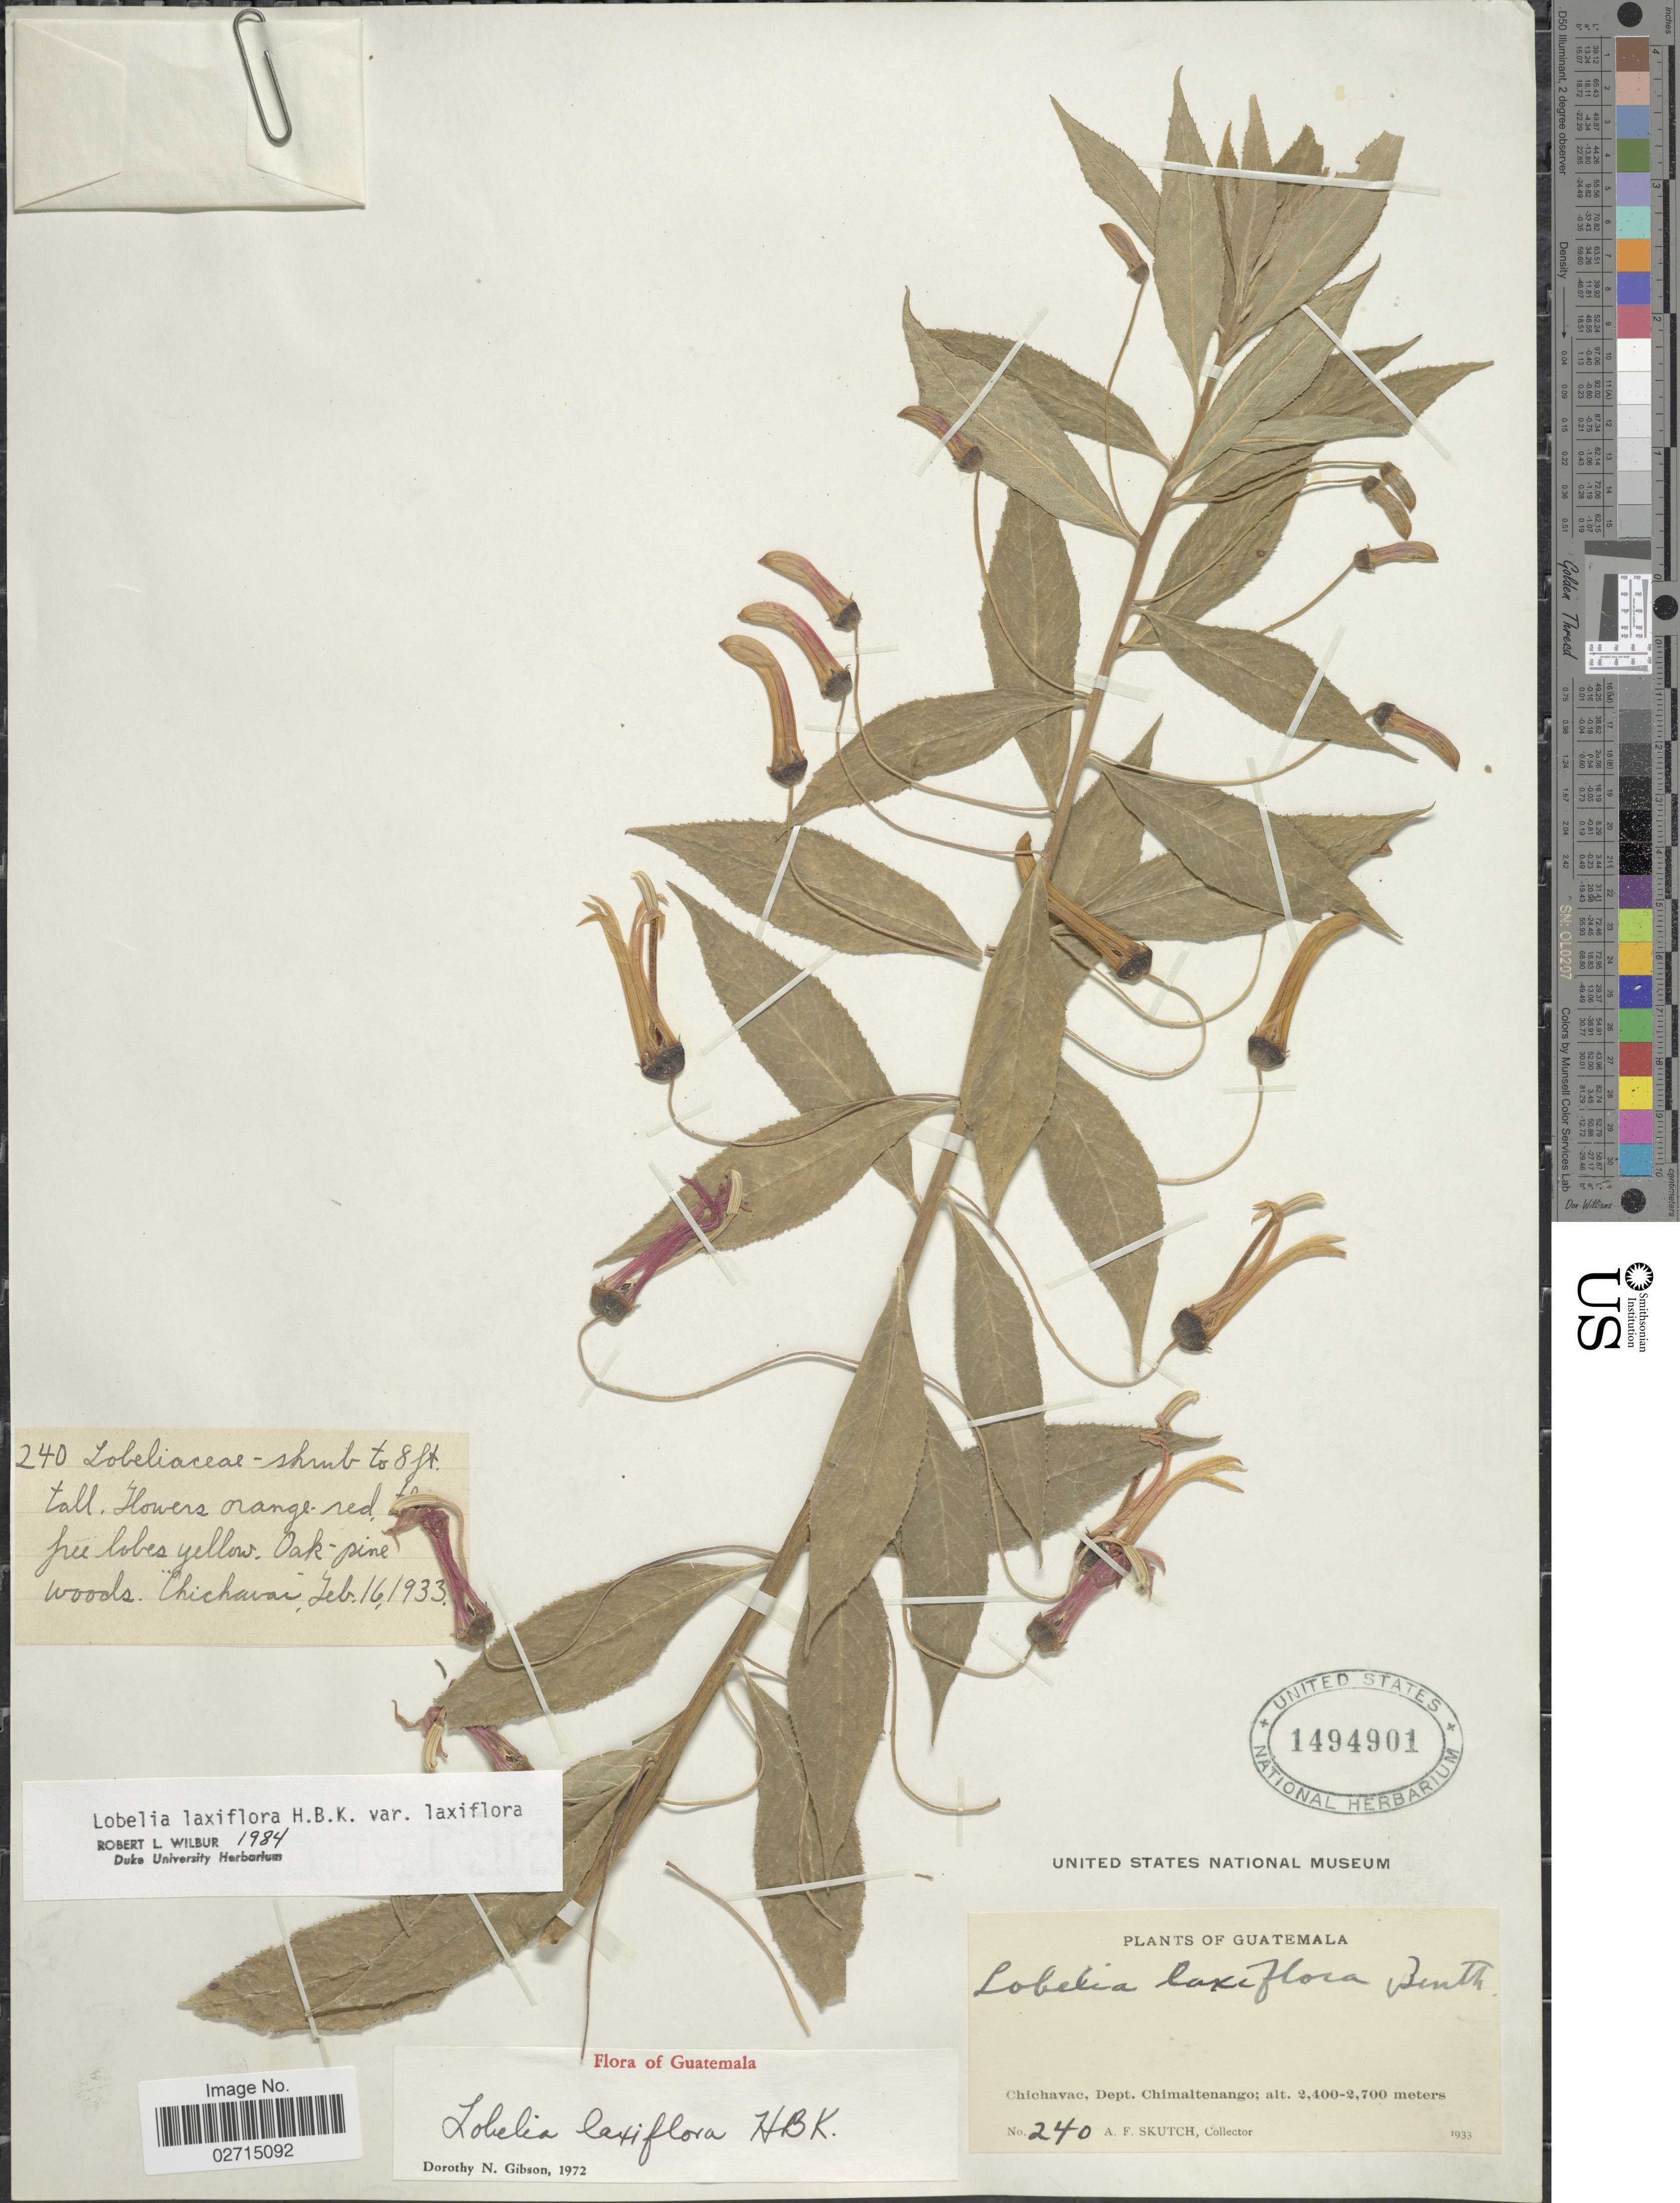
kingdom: Plantae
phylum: Tracheophyta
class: Magnoliopsida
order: Asterales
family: Campanulaceae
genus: Lobelia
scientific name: Lobelia laxiflora subsp. laxiflora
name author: Kunth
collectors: A. F. Skutch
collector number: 240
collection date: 1933-02-16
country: Guatemala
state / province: Chimaltenango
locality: Chichavac, Dept. Chimaltenango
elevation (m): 2400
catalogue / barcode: US 1494901